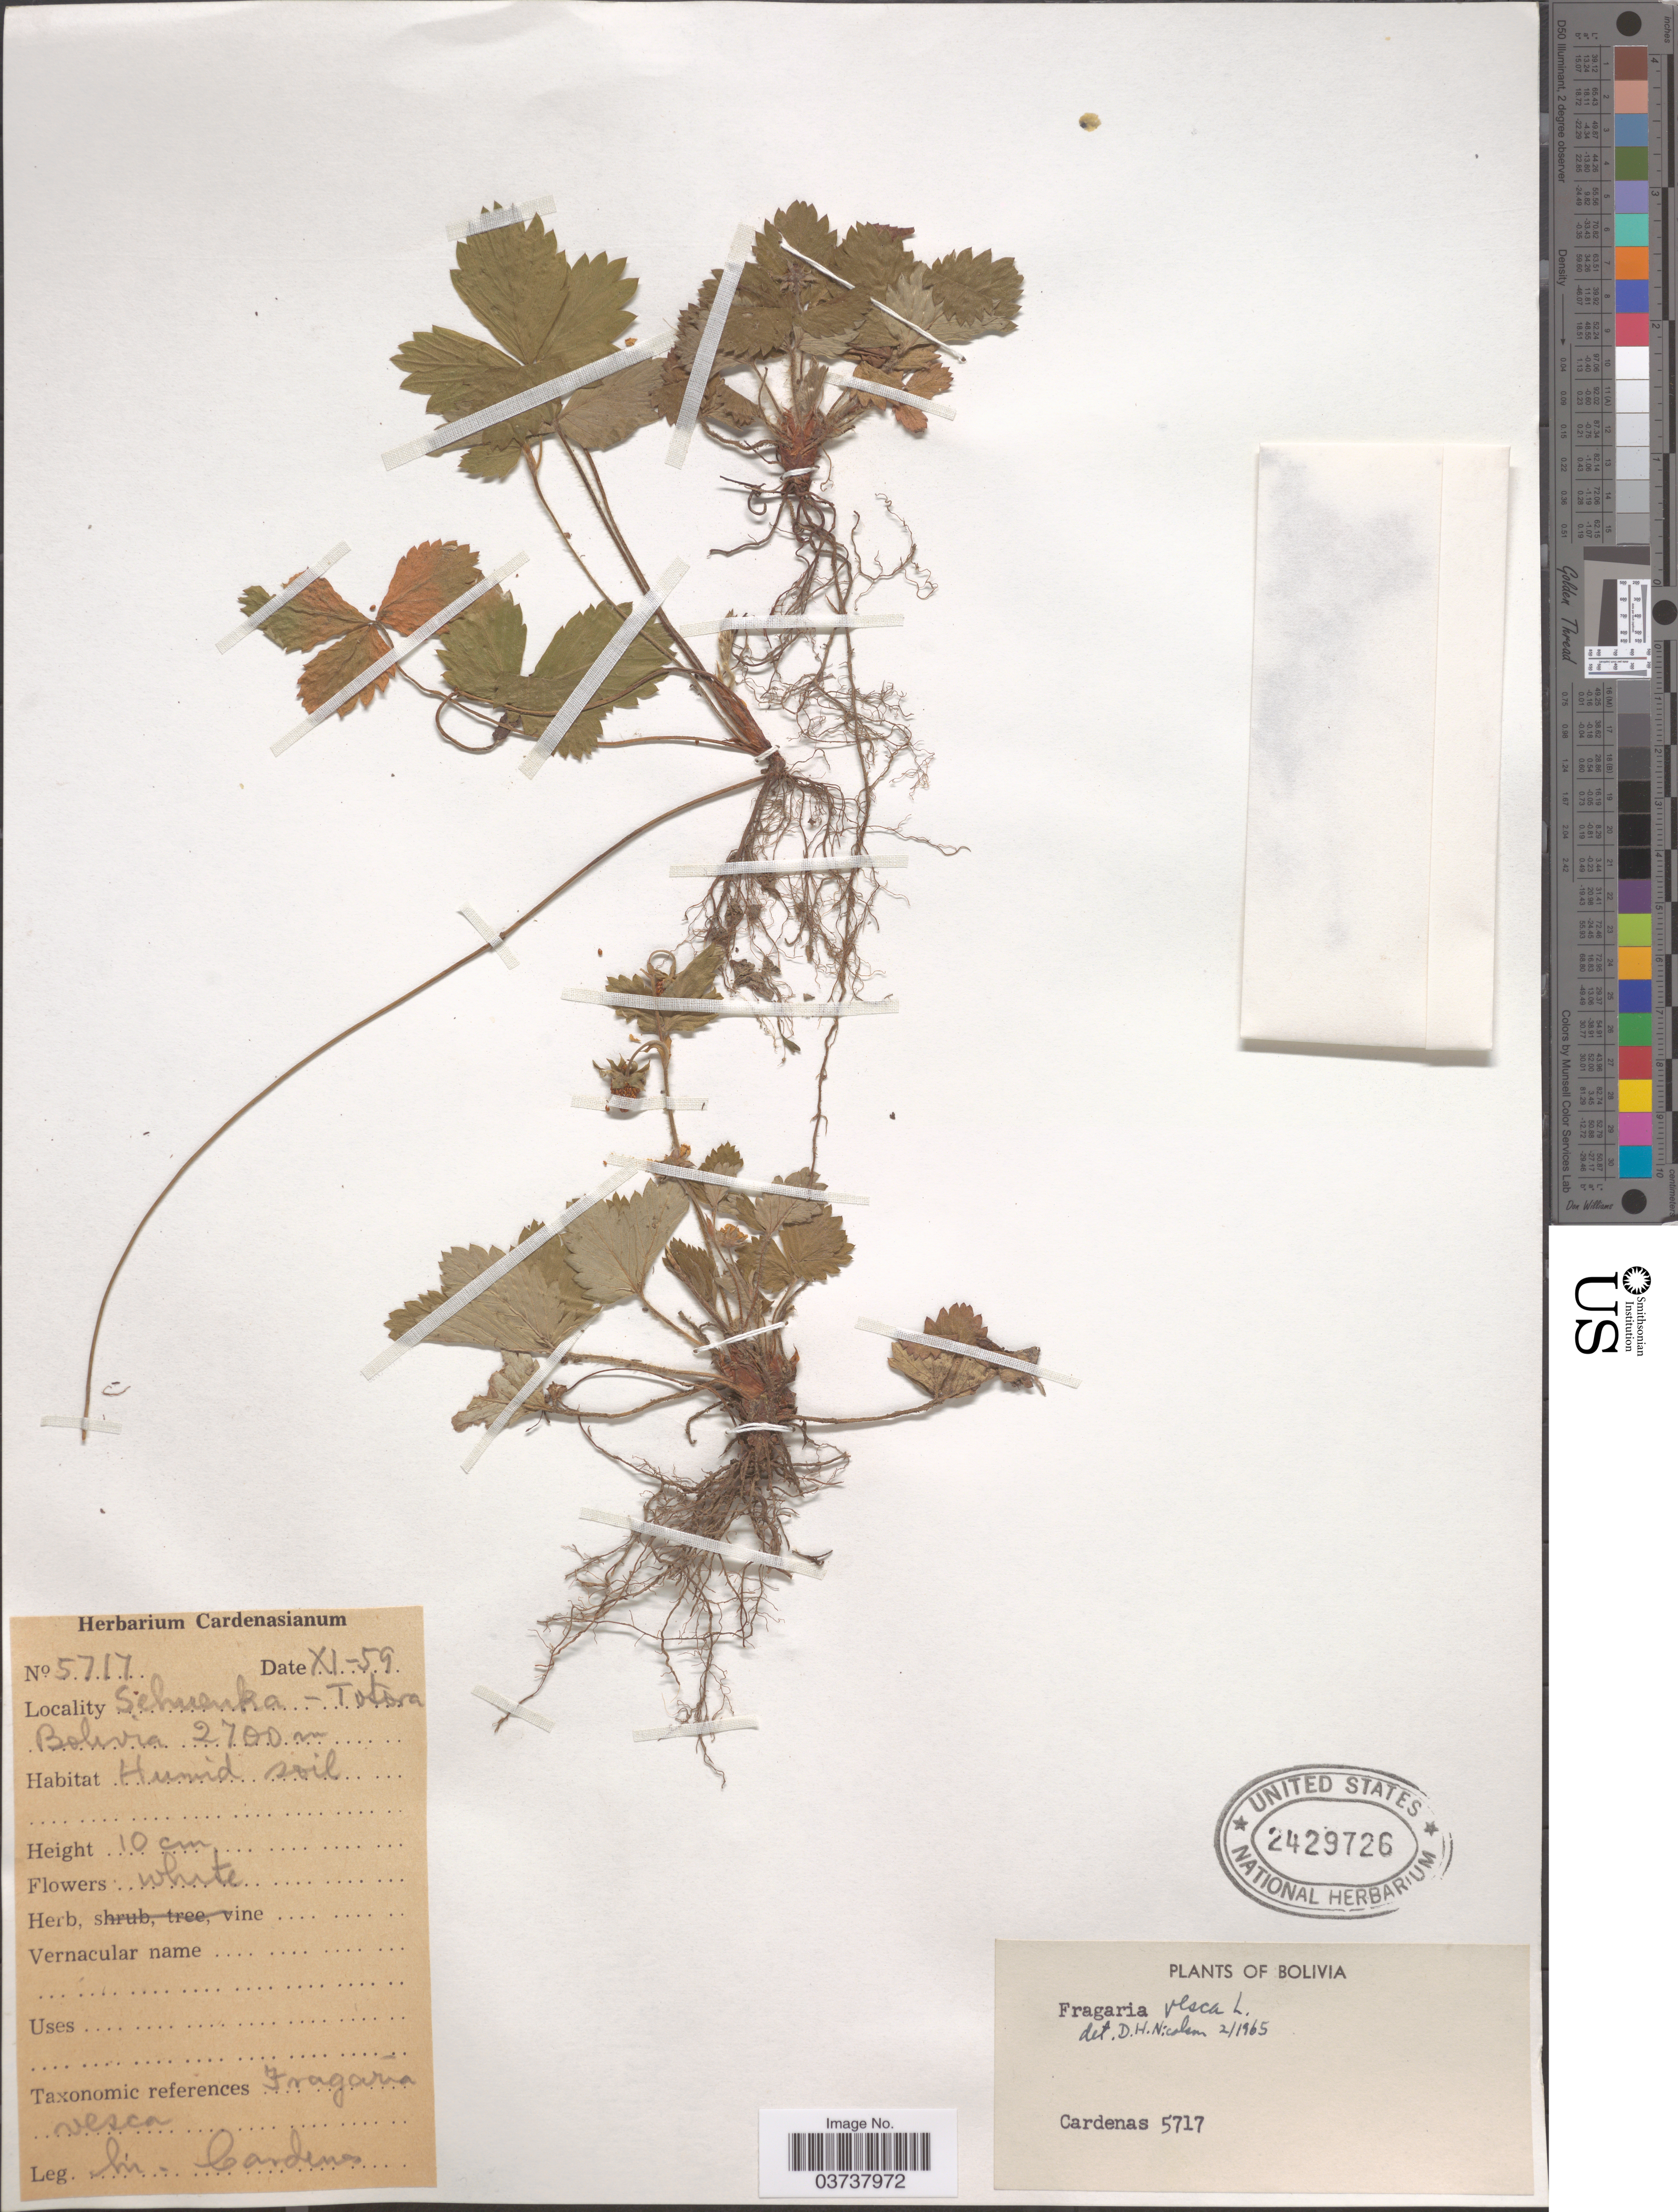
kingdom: Plantae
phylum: Tracheophyta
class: Magnoliopsida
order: Rosales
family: Rosaceae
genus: Fragaria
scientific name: Fragaria vesca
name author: L.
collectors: M. Cárdenas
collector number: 5717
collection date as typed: Transcribed d/m/y: /11/59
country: Bolivia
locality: Sehuenka - Totora.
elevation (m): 2700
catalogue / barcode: US 2429726